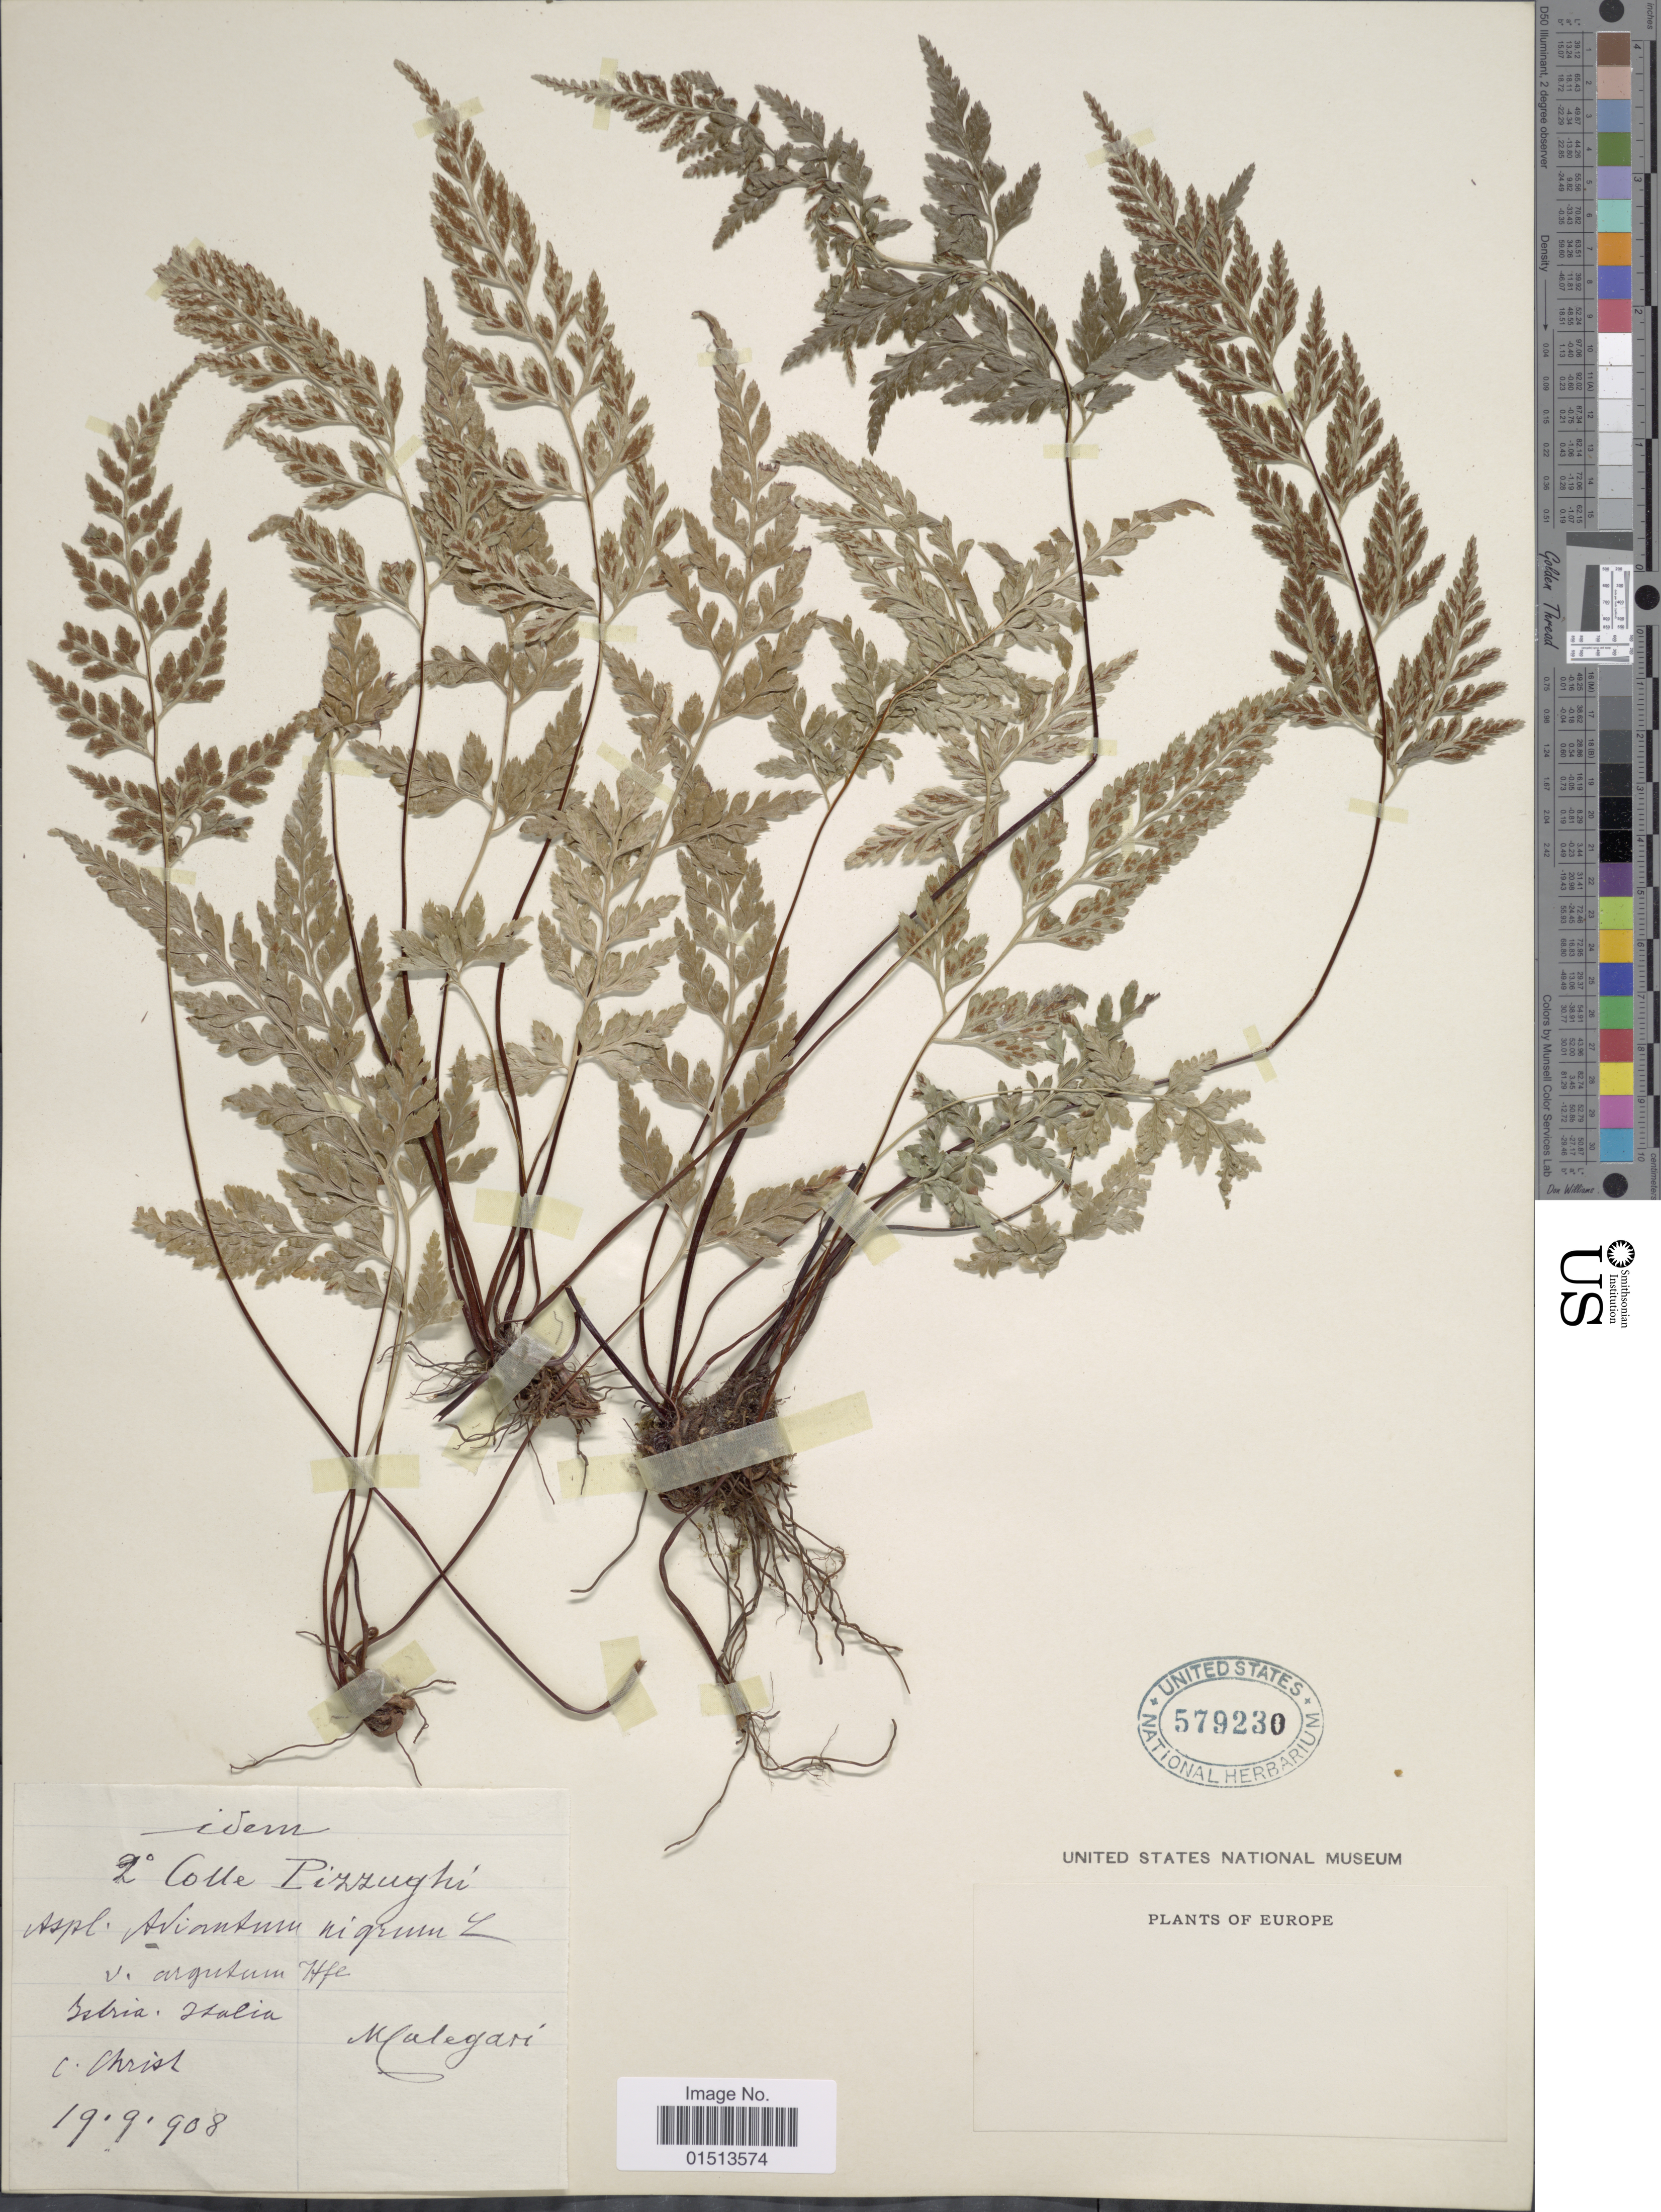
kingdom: Plantae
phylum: Tracheophyta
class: Polypodiopsida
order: Polypodiales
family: Aspleniaceae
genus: Asplenium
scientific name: Asplenium adiantum-nigrum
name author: L.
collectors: Calegari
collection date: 1908-09-19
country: Italy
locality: Jetria, C. Christ, Colle Pizzughi. [interpreted]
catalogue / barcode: US 579230